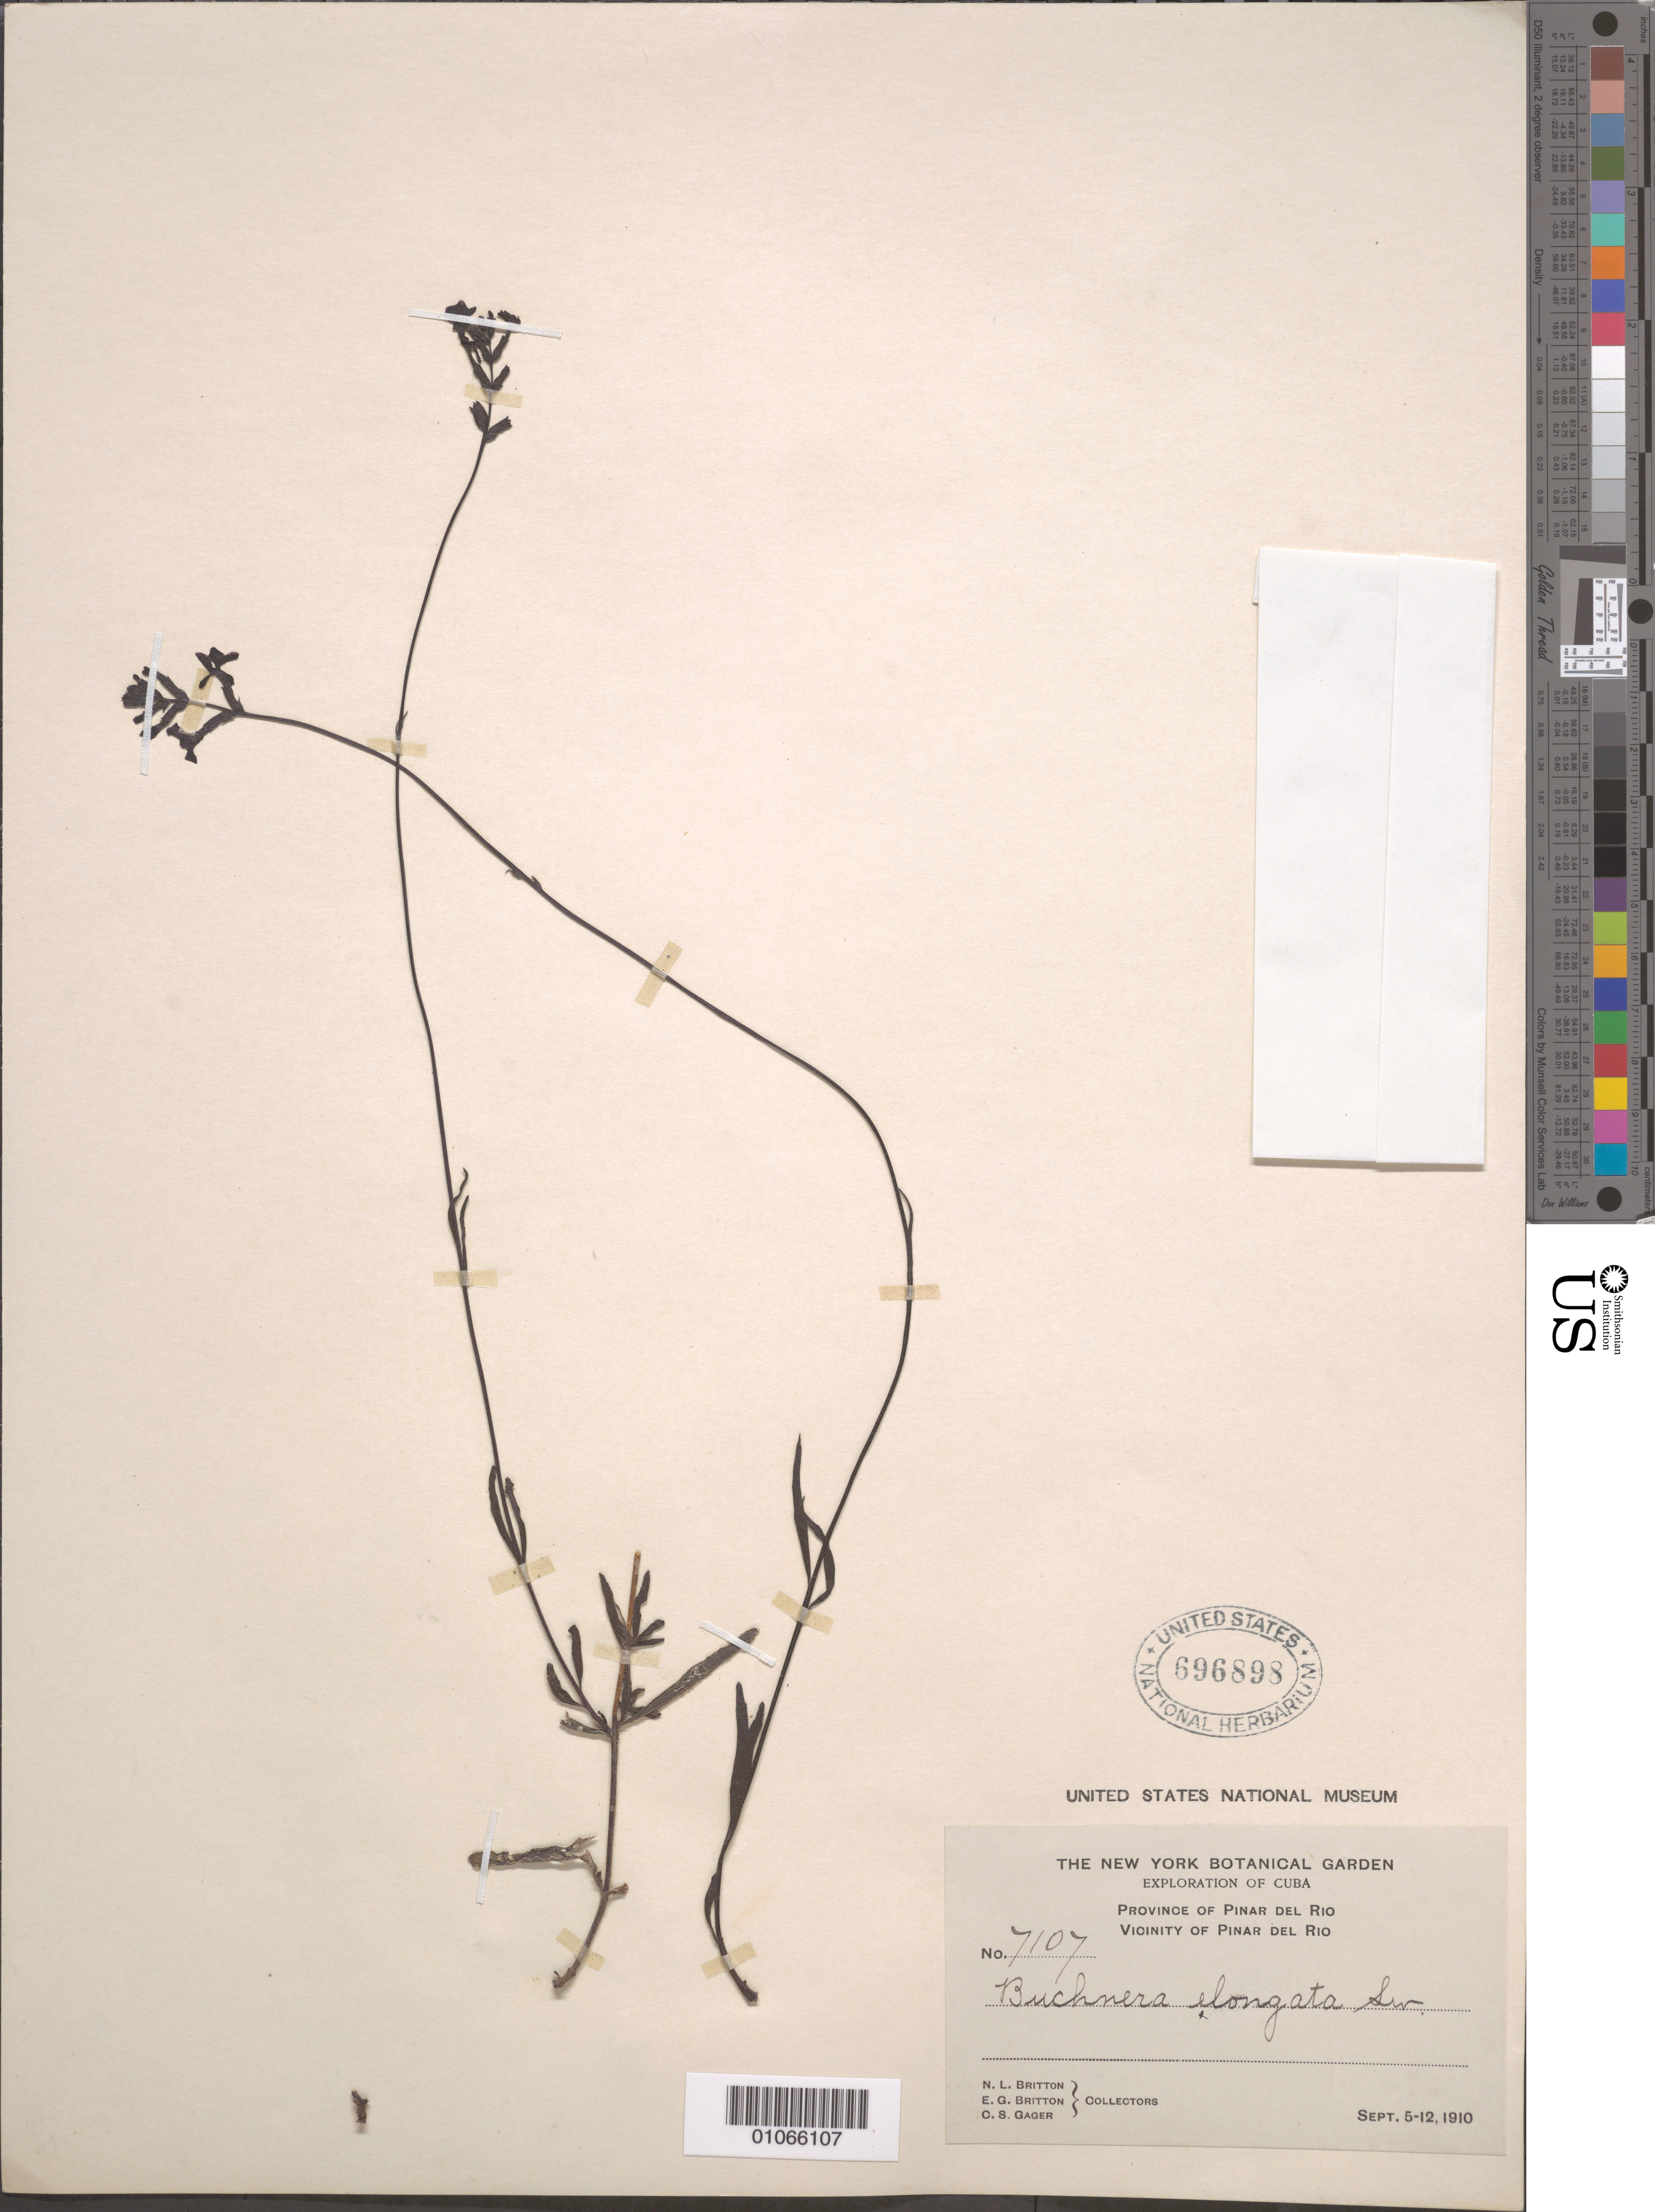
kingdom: Plantae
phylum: Tracheophyta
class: Magnoliopsida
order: Lamiales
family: Orobanchaceae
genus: Buchnera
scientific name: Buchnera elongata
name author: Sw.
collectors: N. Britton, E. G. Britton & C. Gager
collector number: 7107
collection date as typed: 05 Sep 1910 to 12 Sep 1910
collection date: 1910-09-05/1910-09-12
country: Cuba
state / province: Pinar del Rio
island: Cuba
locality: Pinar del Rio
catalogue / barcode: US 696898